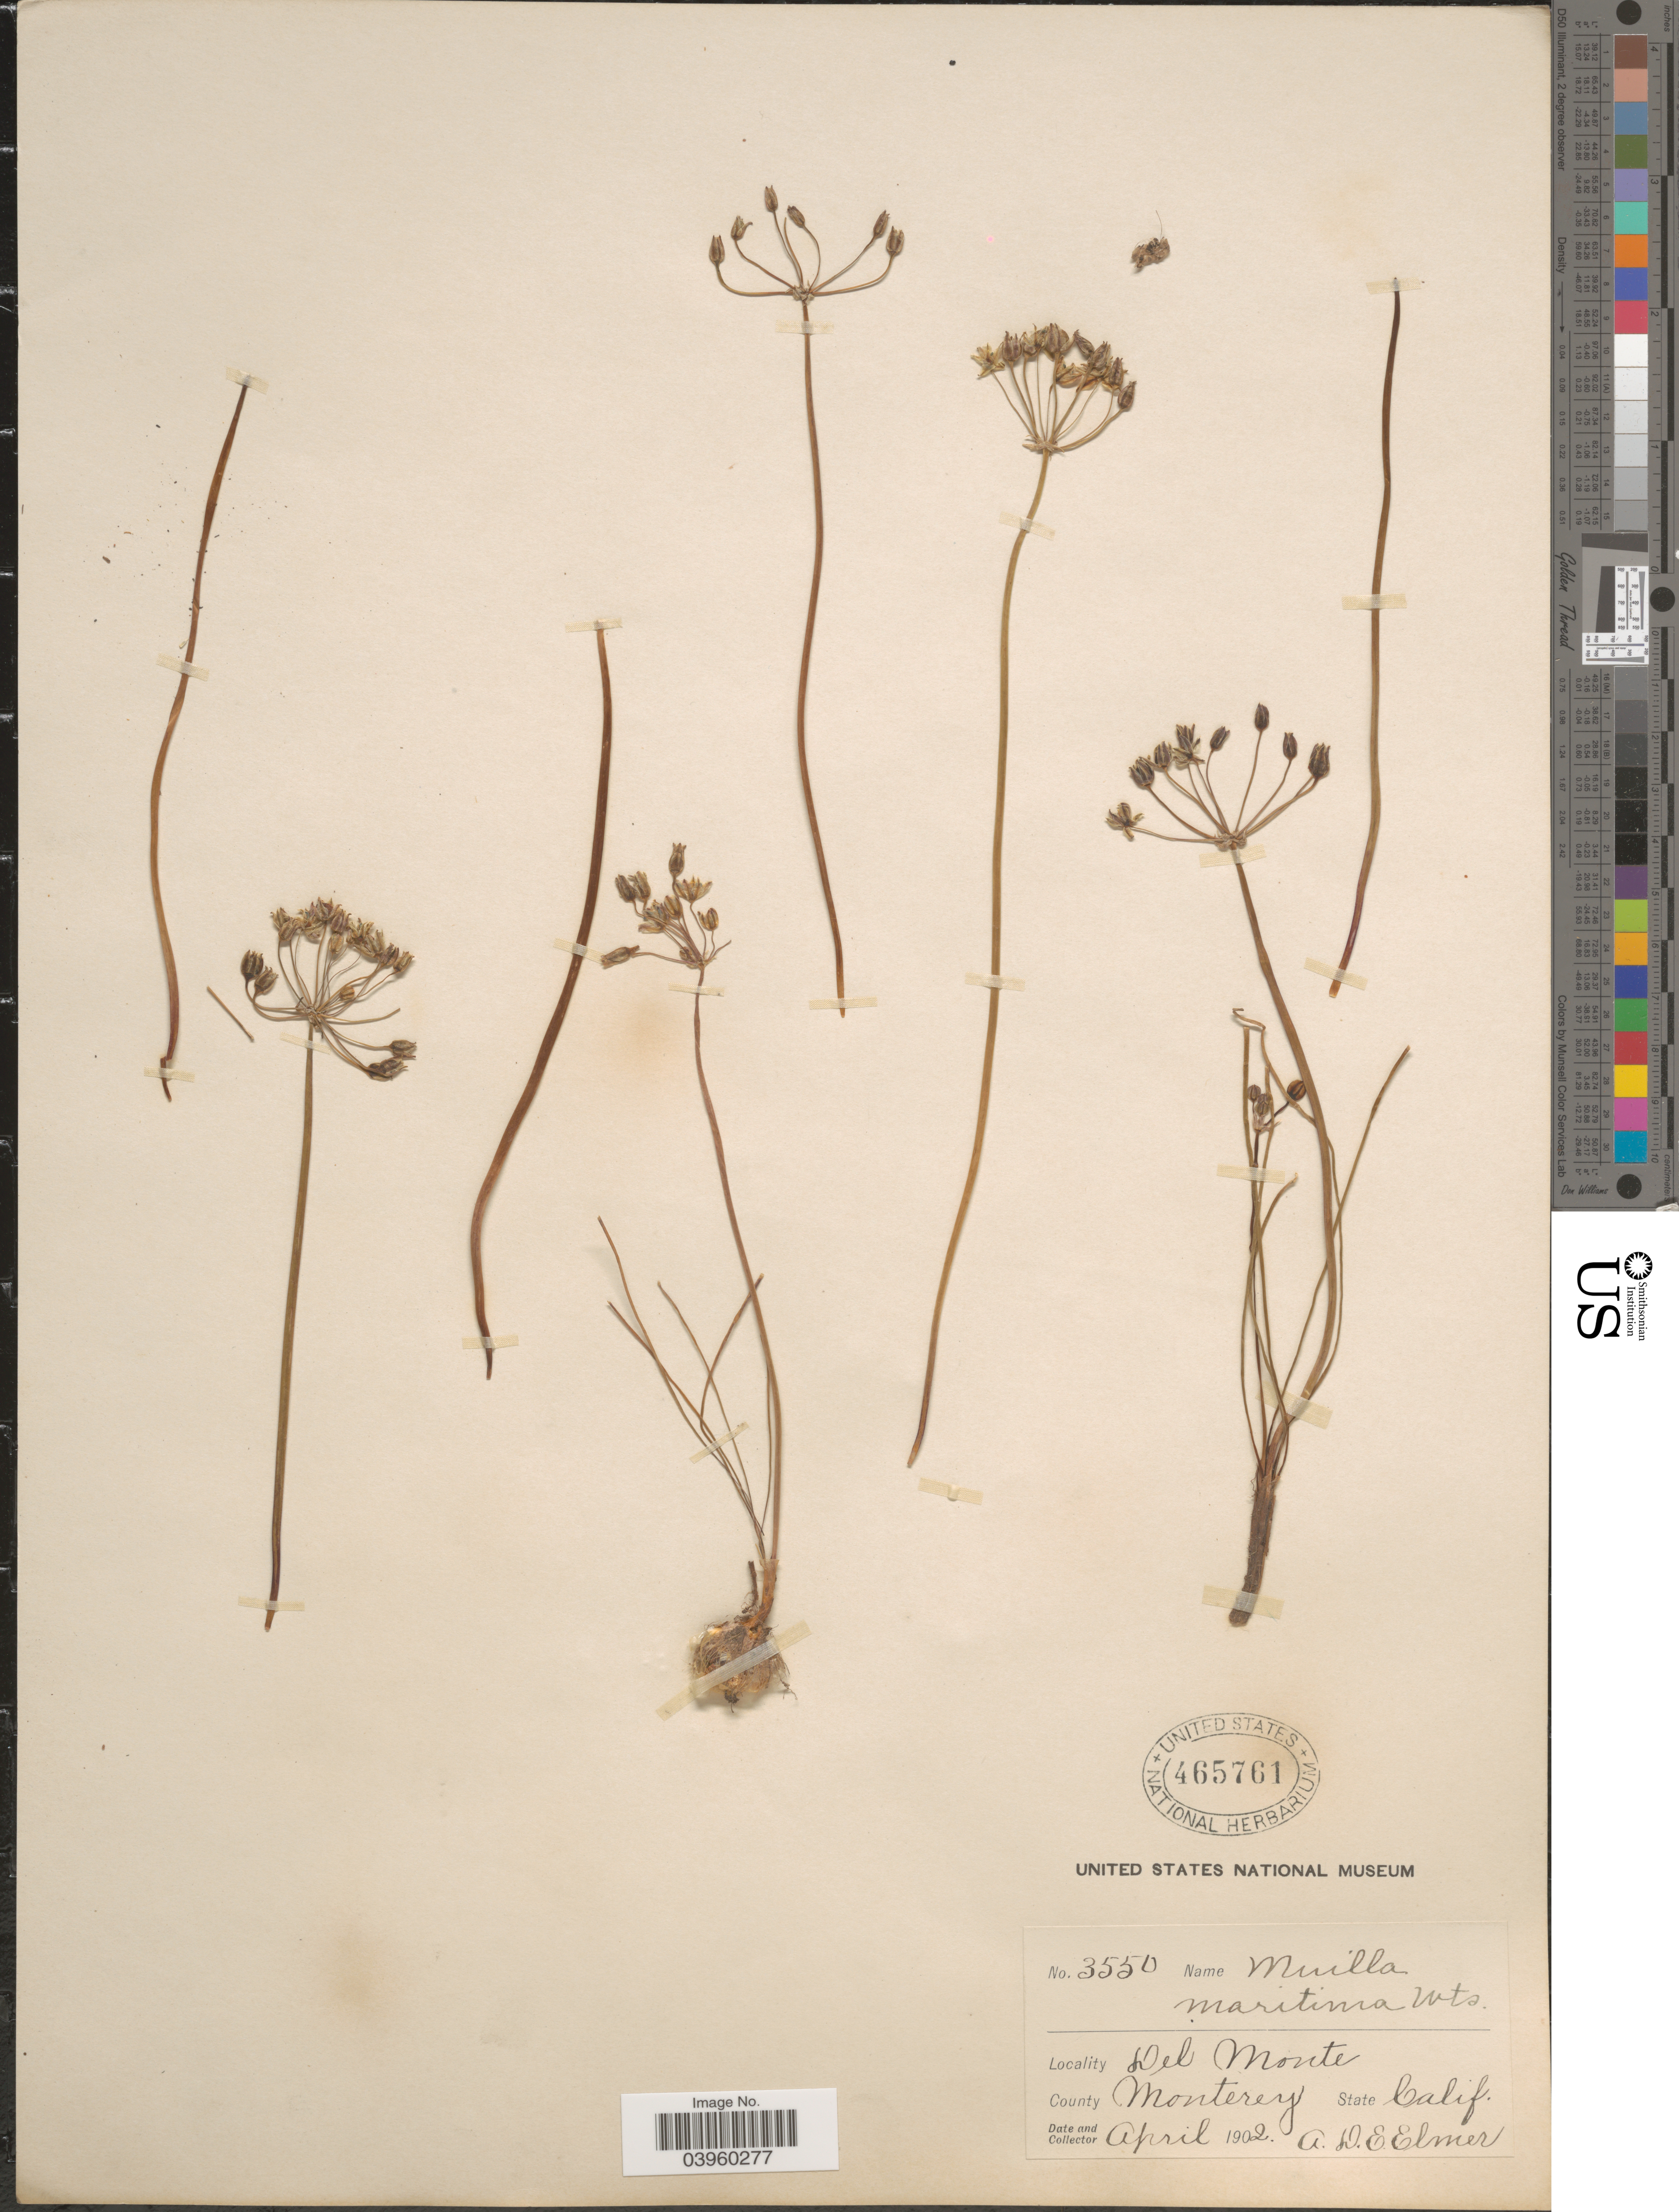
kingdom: Plantae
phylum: Tracheophyta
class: Liliopsida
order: Asparagales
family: Asparagaceae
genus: Muilla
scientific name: Muilla maritima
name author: (Torr.) S. Watson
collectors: A. D. E. Elmer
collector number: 3550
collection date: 1902-04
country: United States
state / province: California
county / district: Monterey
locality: Del Monte. County Monterey.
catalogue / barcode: US 465761